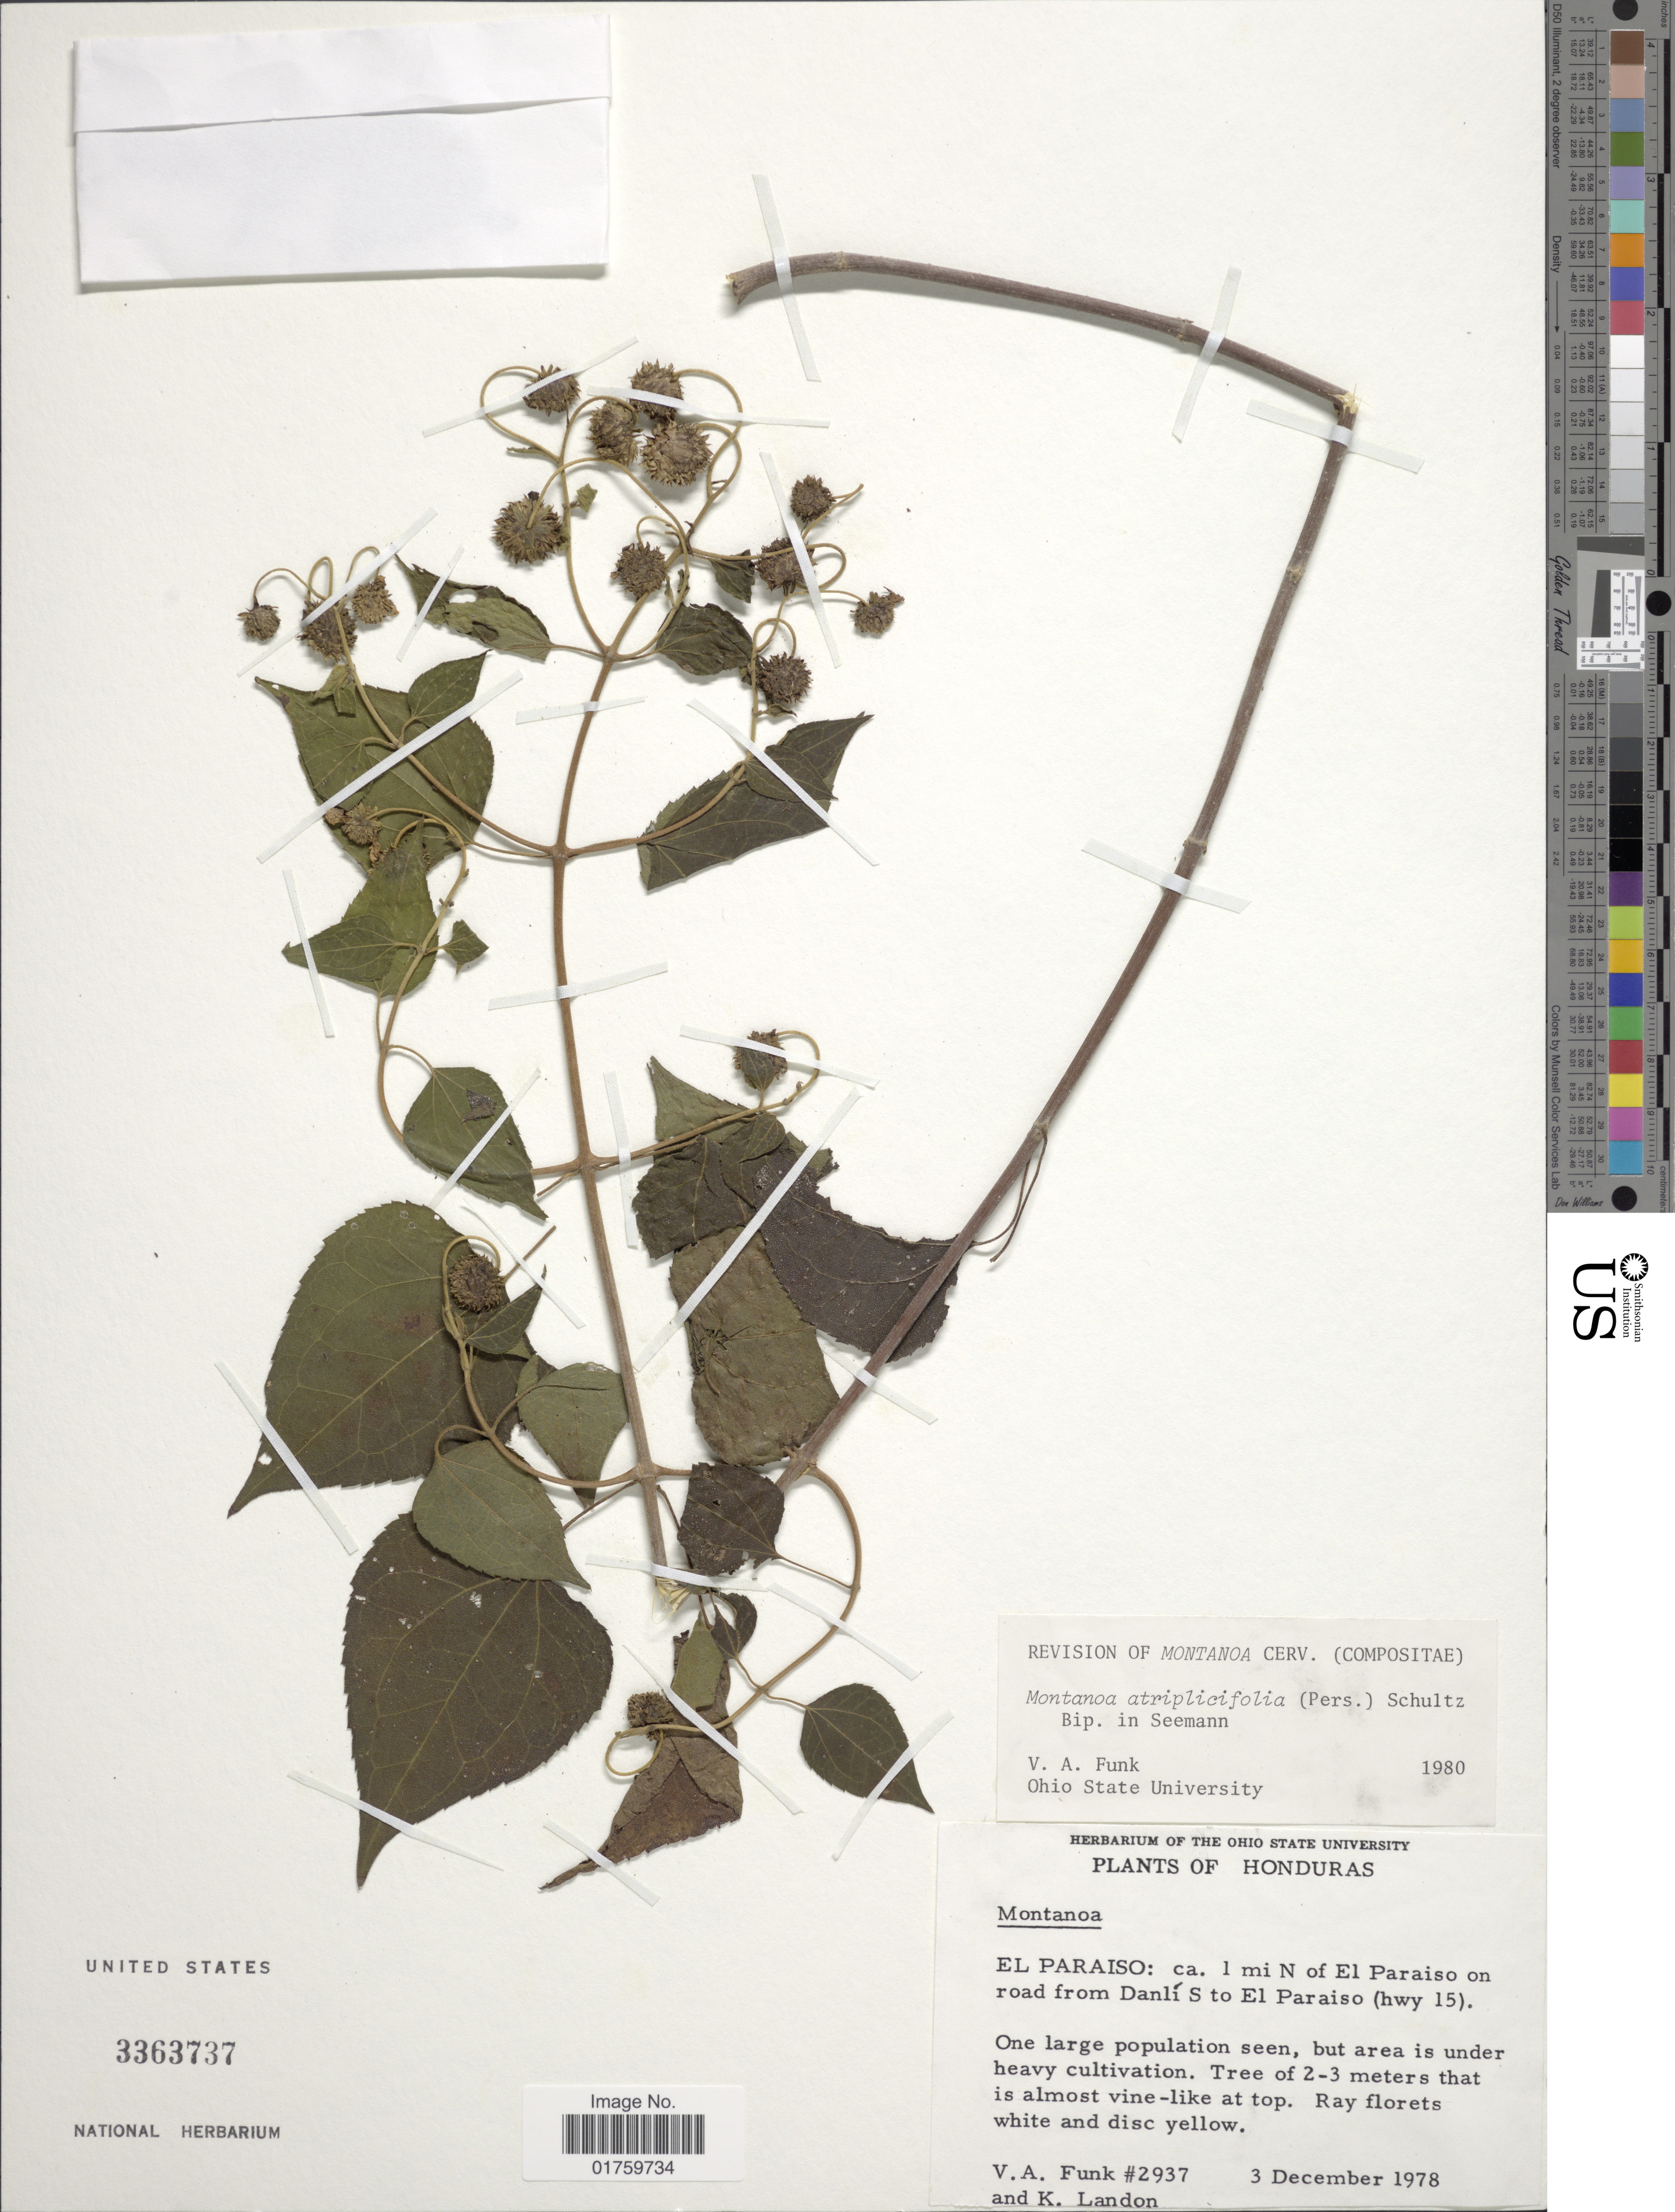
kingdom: Plantae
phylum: Tracheophyta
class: Magnoliopsida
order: Asterales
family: Asteraceae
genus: Montanoa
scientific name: Montanoa atriplicifolia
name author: (Pers.) Sch. Bip.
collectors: V. Funk & K. C. Landon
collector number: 2937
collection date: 1978-12-03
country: Honduras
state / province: El Paraíso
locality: Ca. 1 mi N of El Paraiso on road from Danli S to El Paraiso (hwy 15).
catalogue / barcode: US 3363737